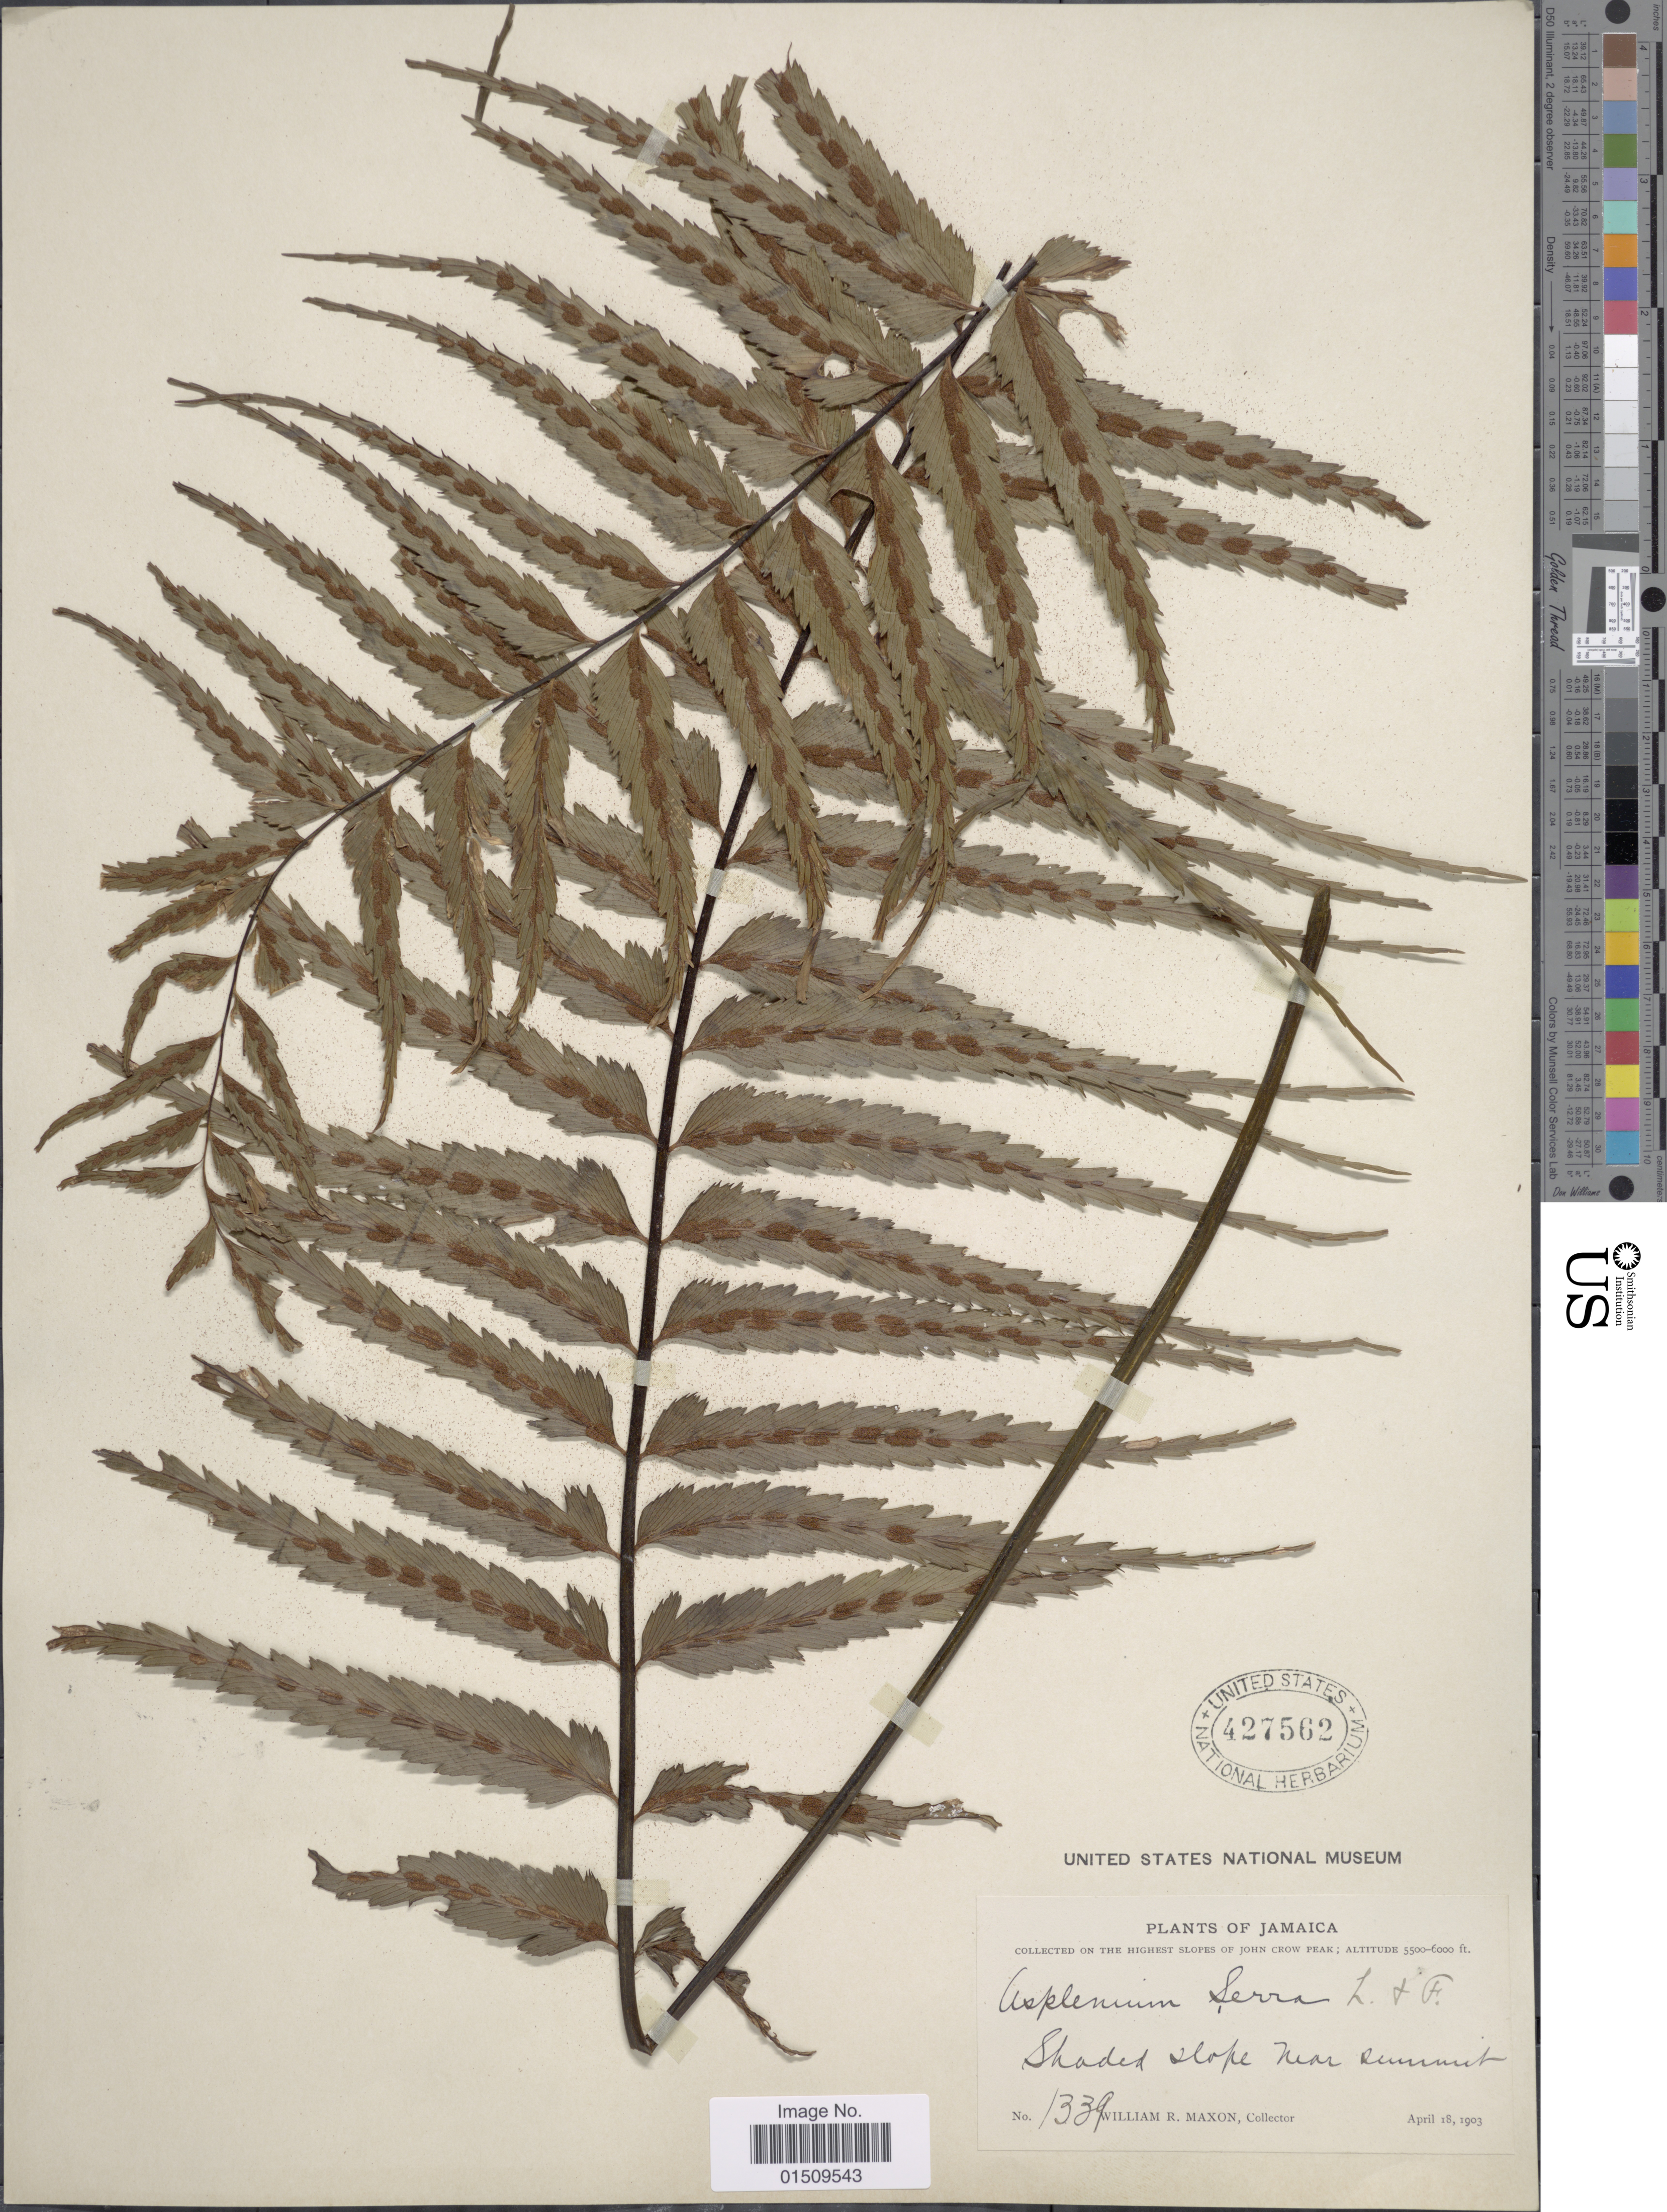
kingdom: Plantae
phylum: Tracheophyta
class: Polypodiopsida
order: Polypodiales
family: Aspleniaceae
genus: Asplenium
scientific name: Asplenium serra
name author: Langsd. & Fisch.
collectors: W. R. Maxon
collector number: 1339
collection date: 1903-04-18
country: Jamaica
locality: Jamaica, the highest slope of John Crow Peak.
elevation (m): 1676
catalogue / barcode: US 427562